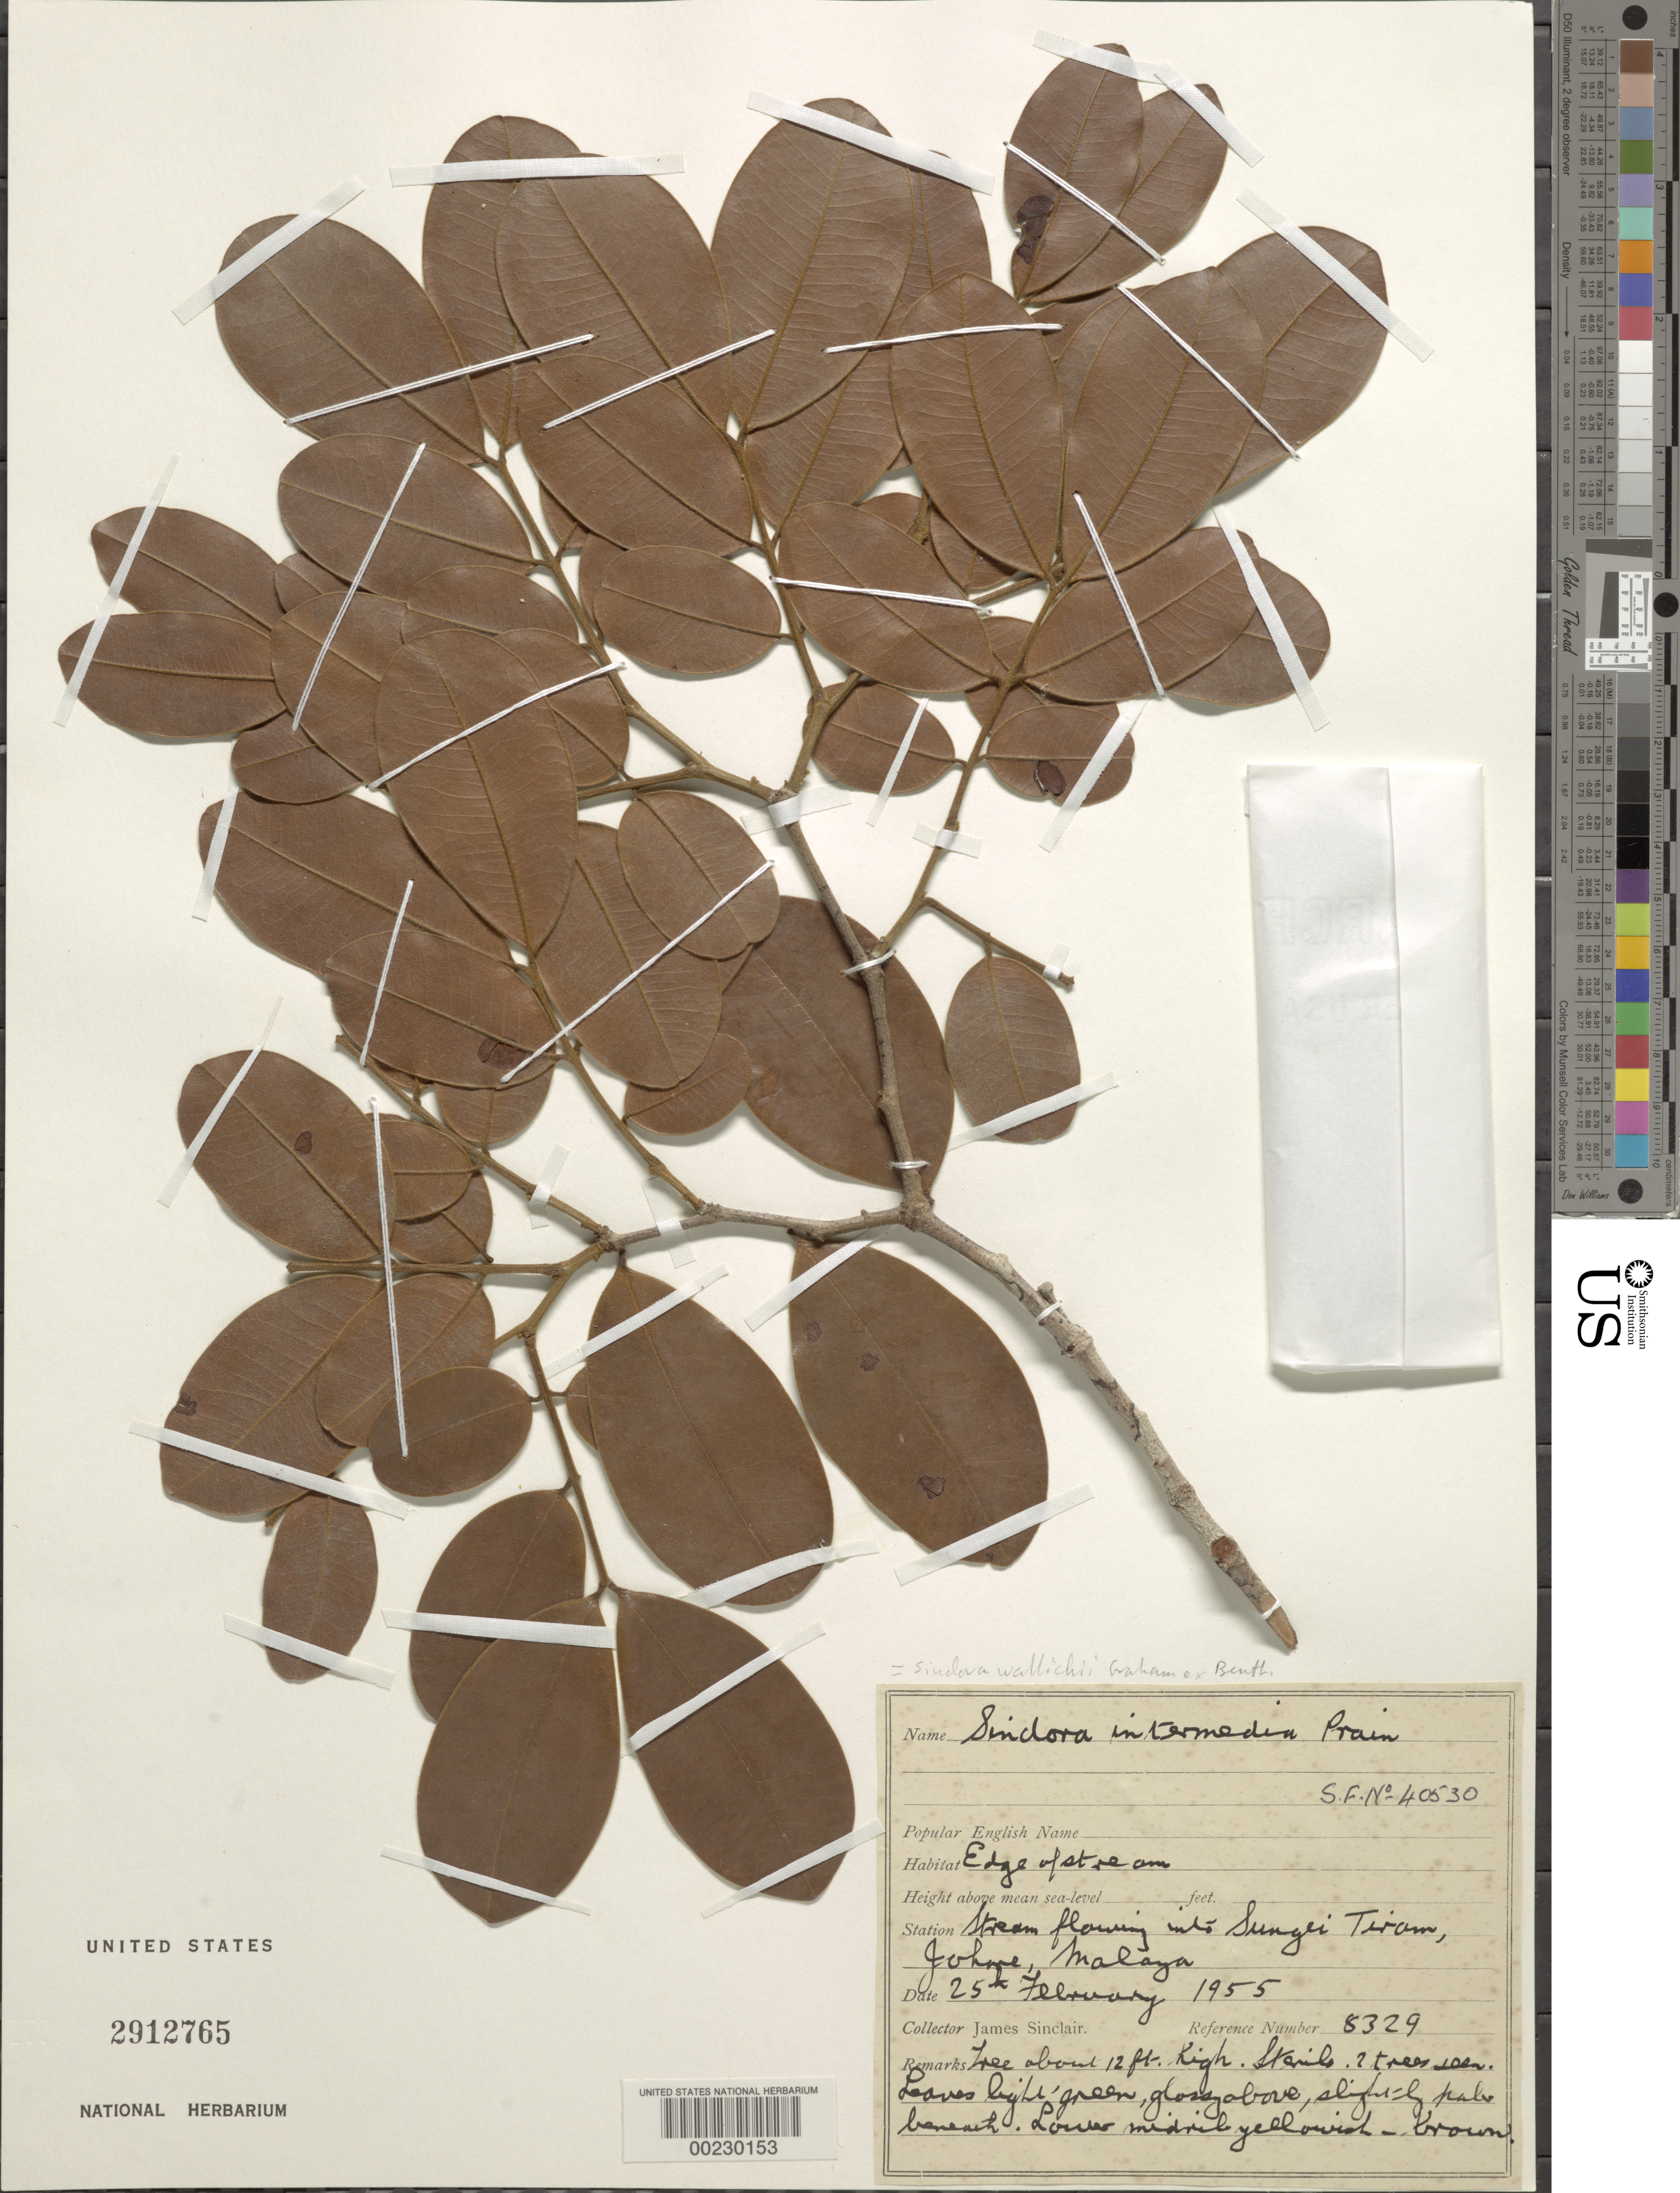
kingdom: Plantae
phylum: Tracheophyta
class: Magnoliopsida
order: Fabales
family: Fabaceae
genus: Sindora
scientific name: Sindora wallichii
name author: Benth.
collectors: J. Sinclair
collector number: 8329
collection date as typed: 25 Feb 1955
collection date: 1955-02-25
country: Malaysia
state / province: Johor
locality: Stream flowing into sungei tiram [Malay Peninsula]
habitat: Edge of stream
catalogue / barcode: US 2912765